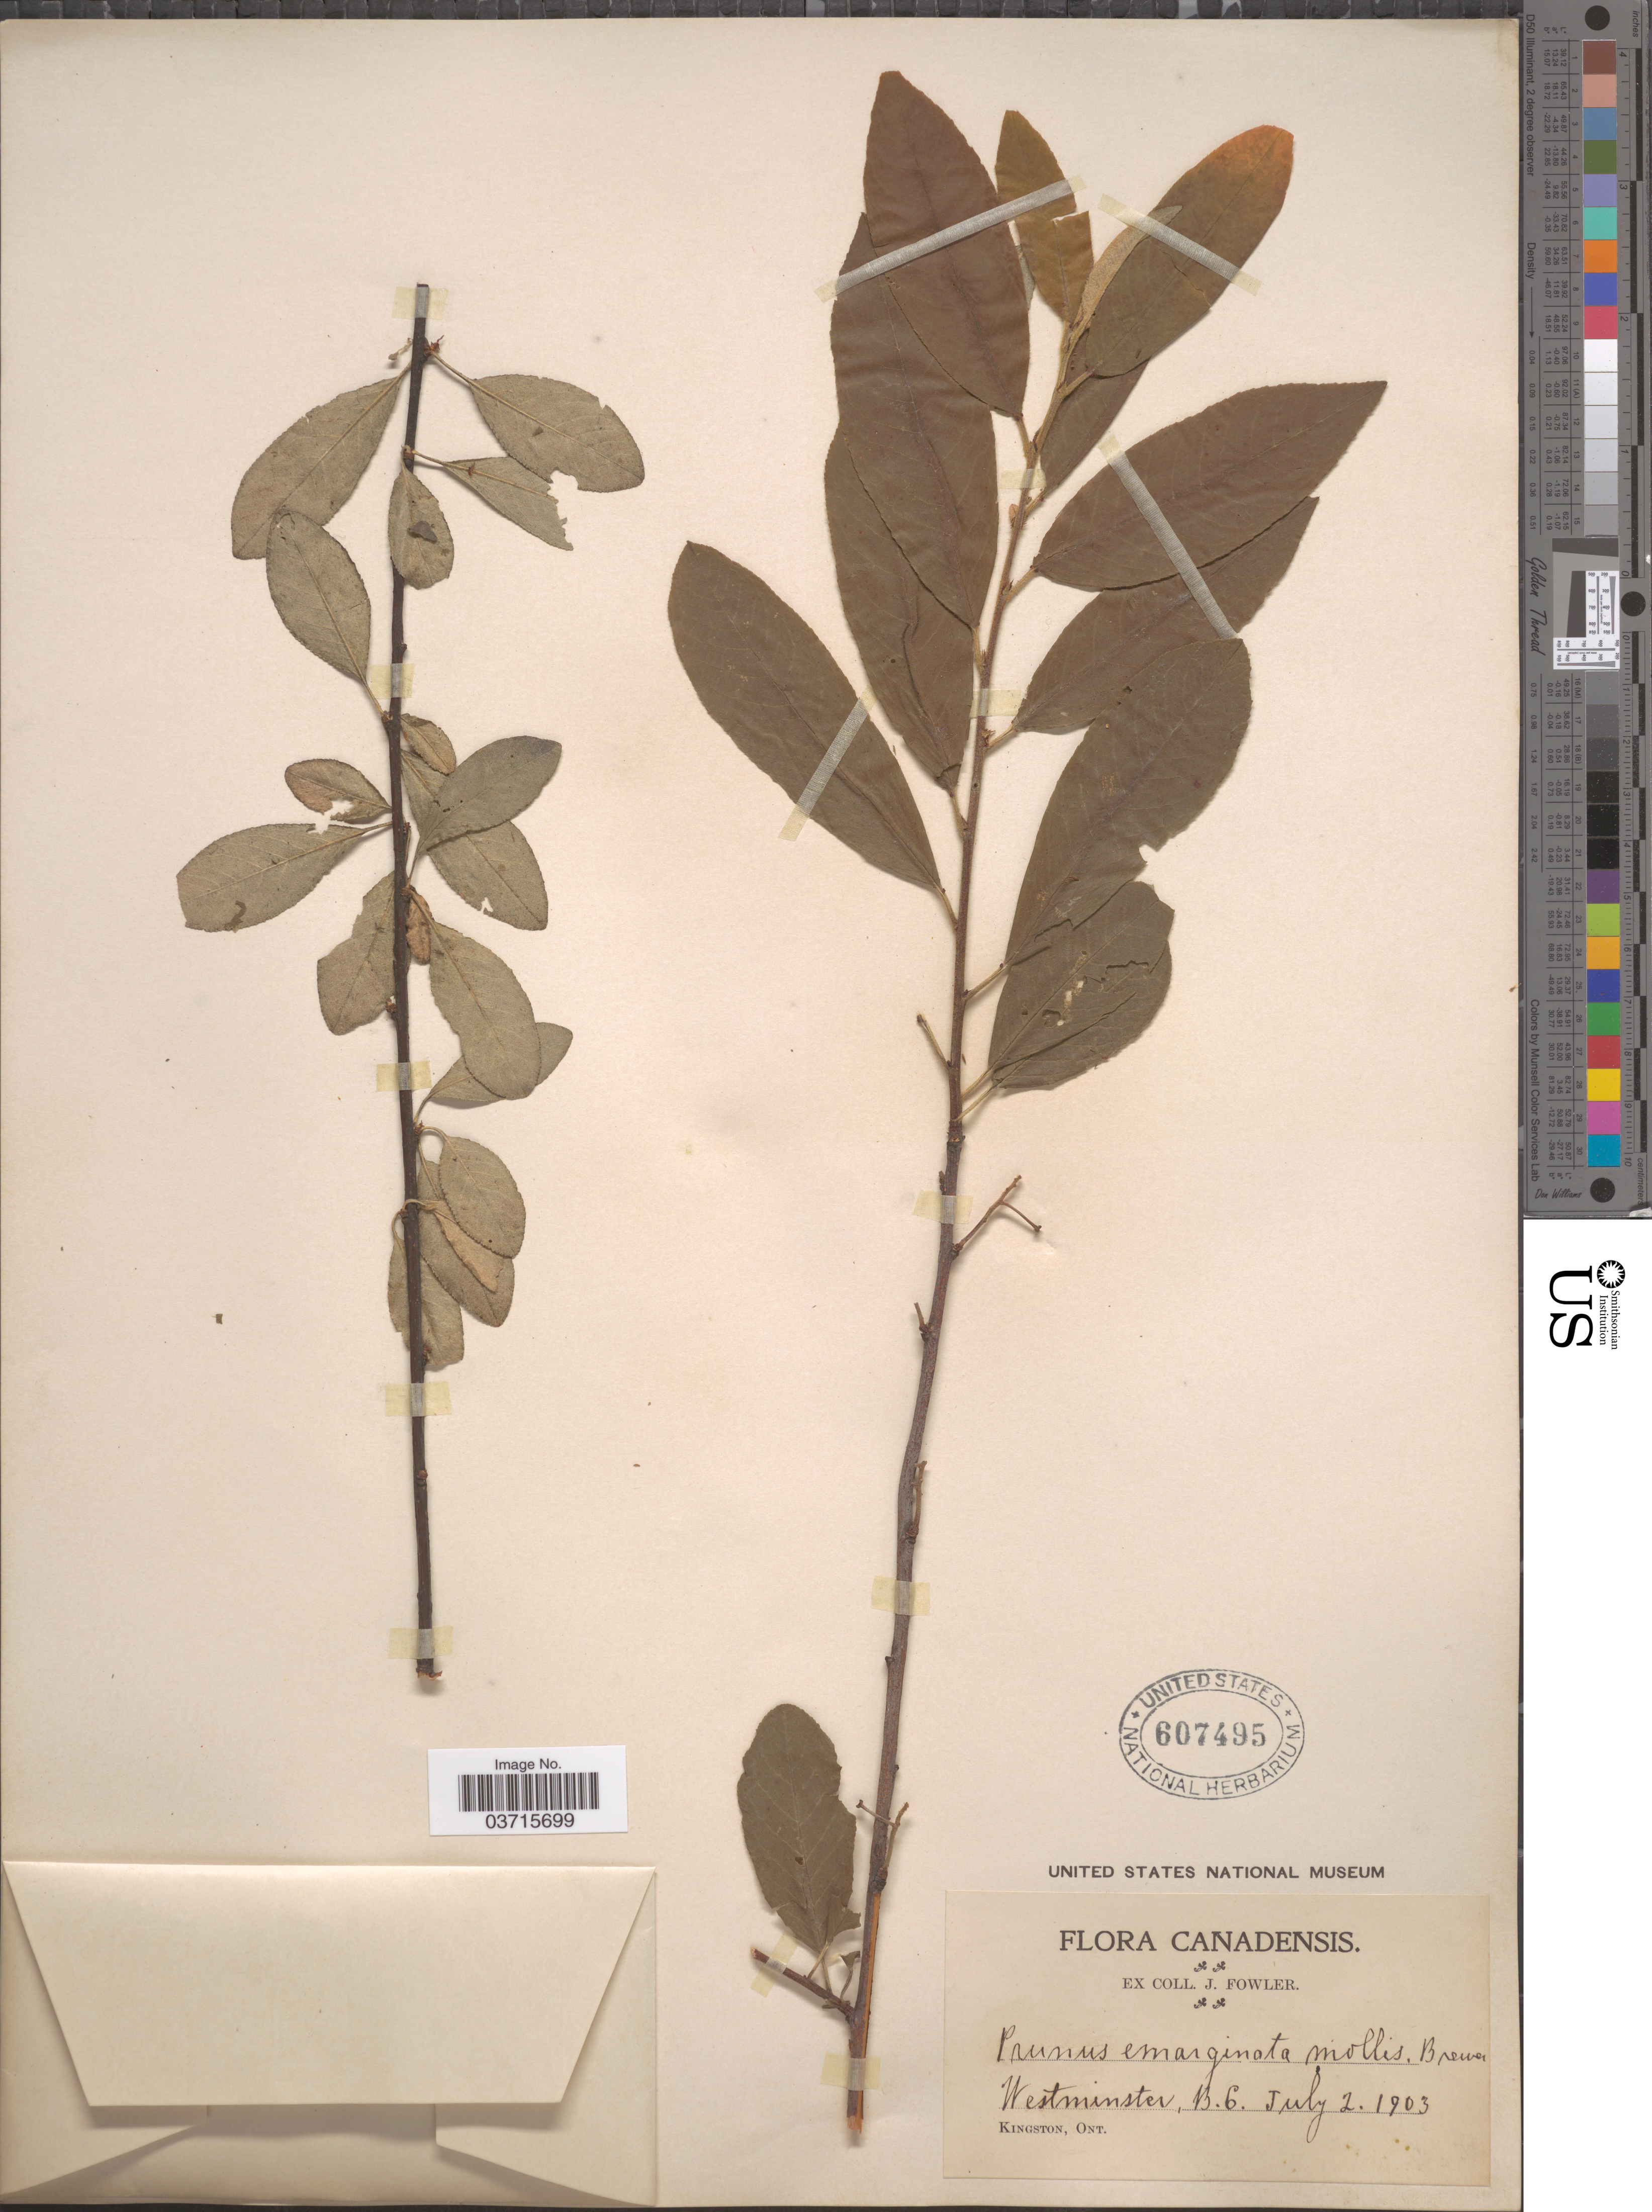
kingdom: Plantae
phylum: Tracheophyta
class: Magnoliopsida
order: Rosales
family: Rosaceae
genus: Prunus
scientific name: Prunus emarginata var. villosa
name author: Sudw.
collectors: J. Fowler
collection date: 1903-07-02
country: Canada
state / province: British Columbia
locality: Westminster.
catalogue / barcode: US 607495